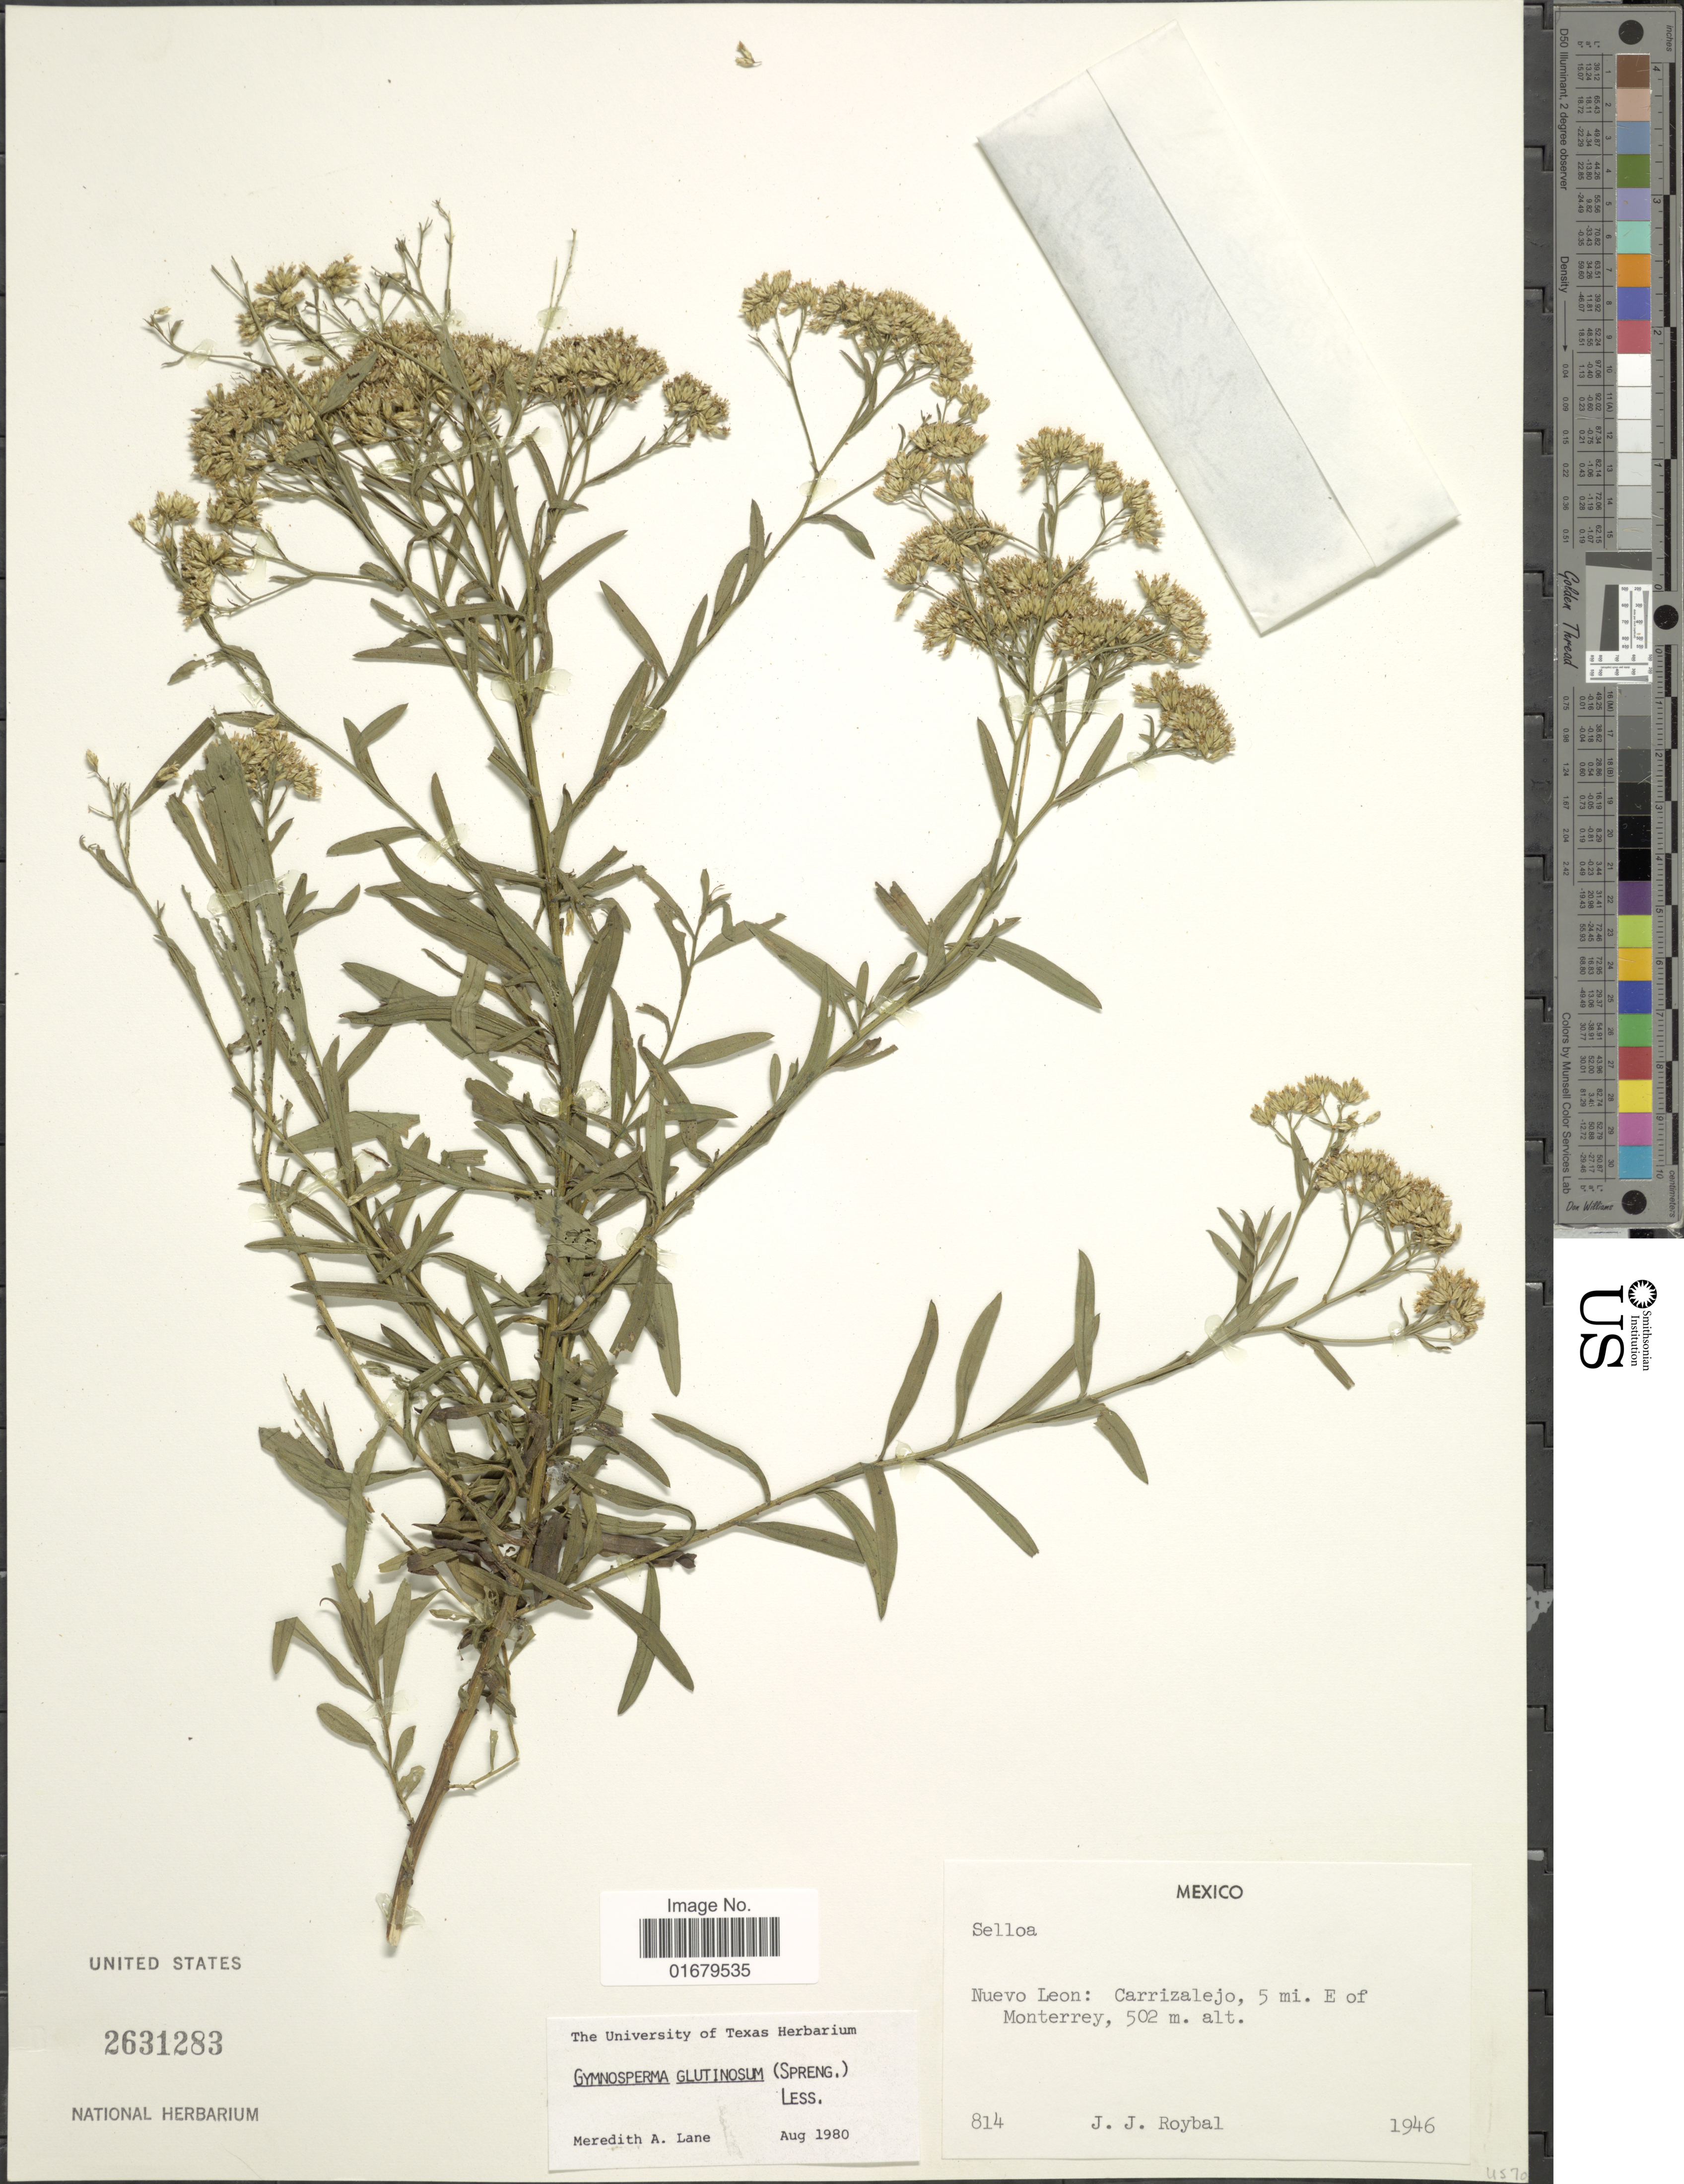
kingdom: Plantae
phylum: Tracheophyta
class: Magnoliopsida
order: Asterales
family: Asteraceae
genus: Gymnosperma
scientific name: Gymnosperma glutinosum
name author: (Spreng.) Less.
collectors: J. J. Roybal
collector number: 814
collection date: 1946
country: Mexico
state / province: Nuevo León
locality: Carrizalejo, 5 mi. E of Monterrey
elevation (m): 502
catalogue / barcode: US 2631283